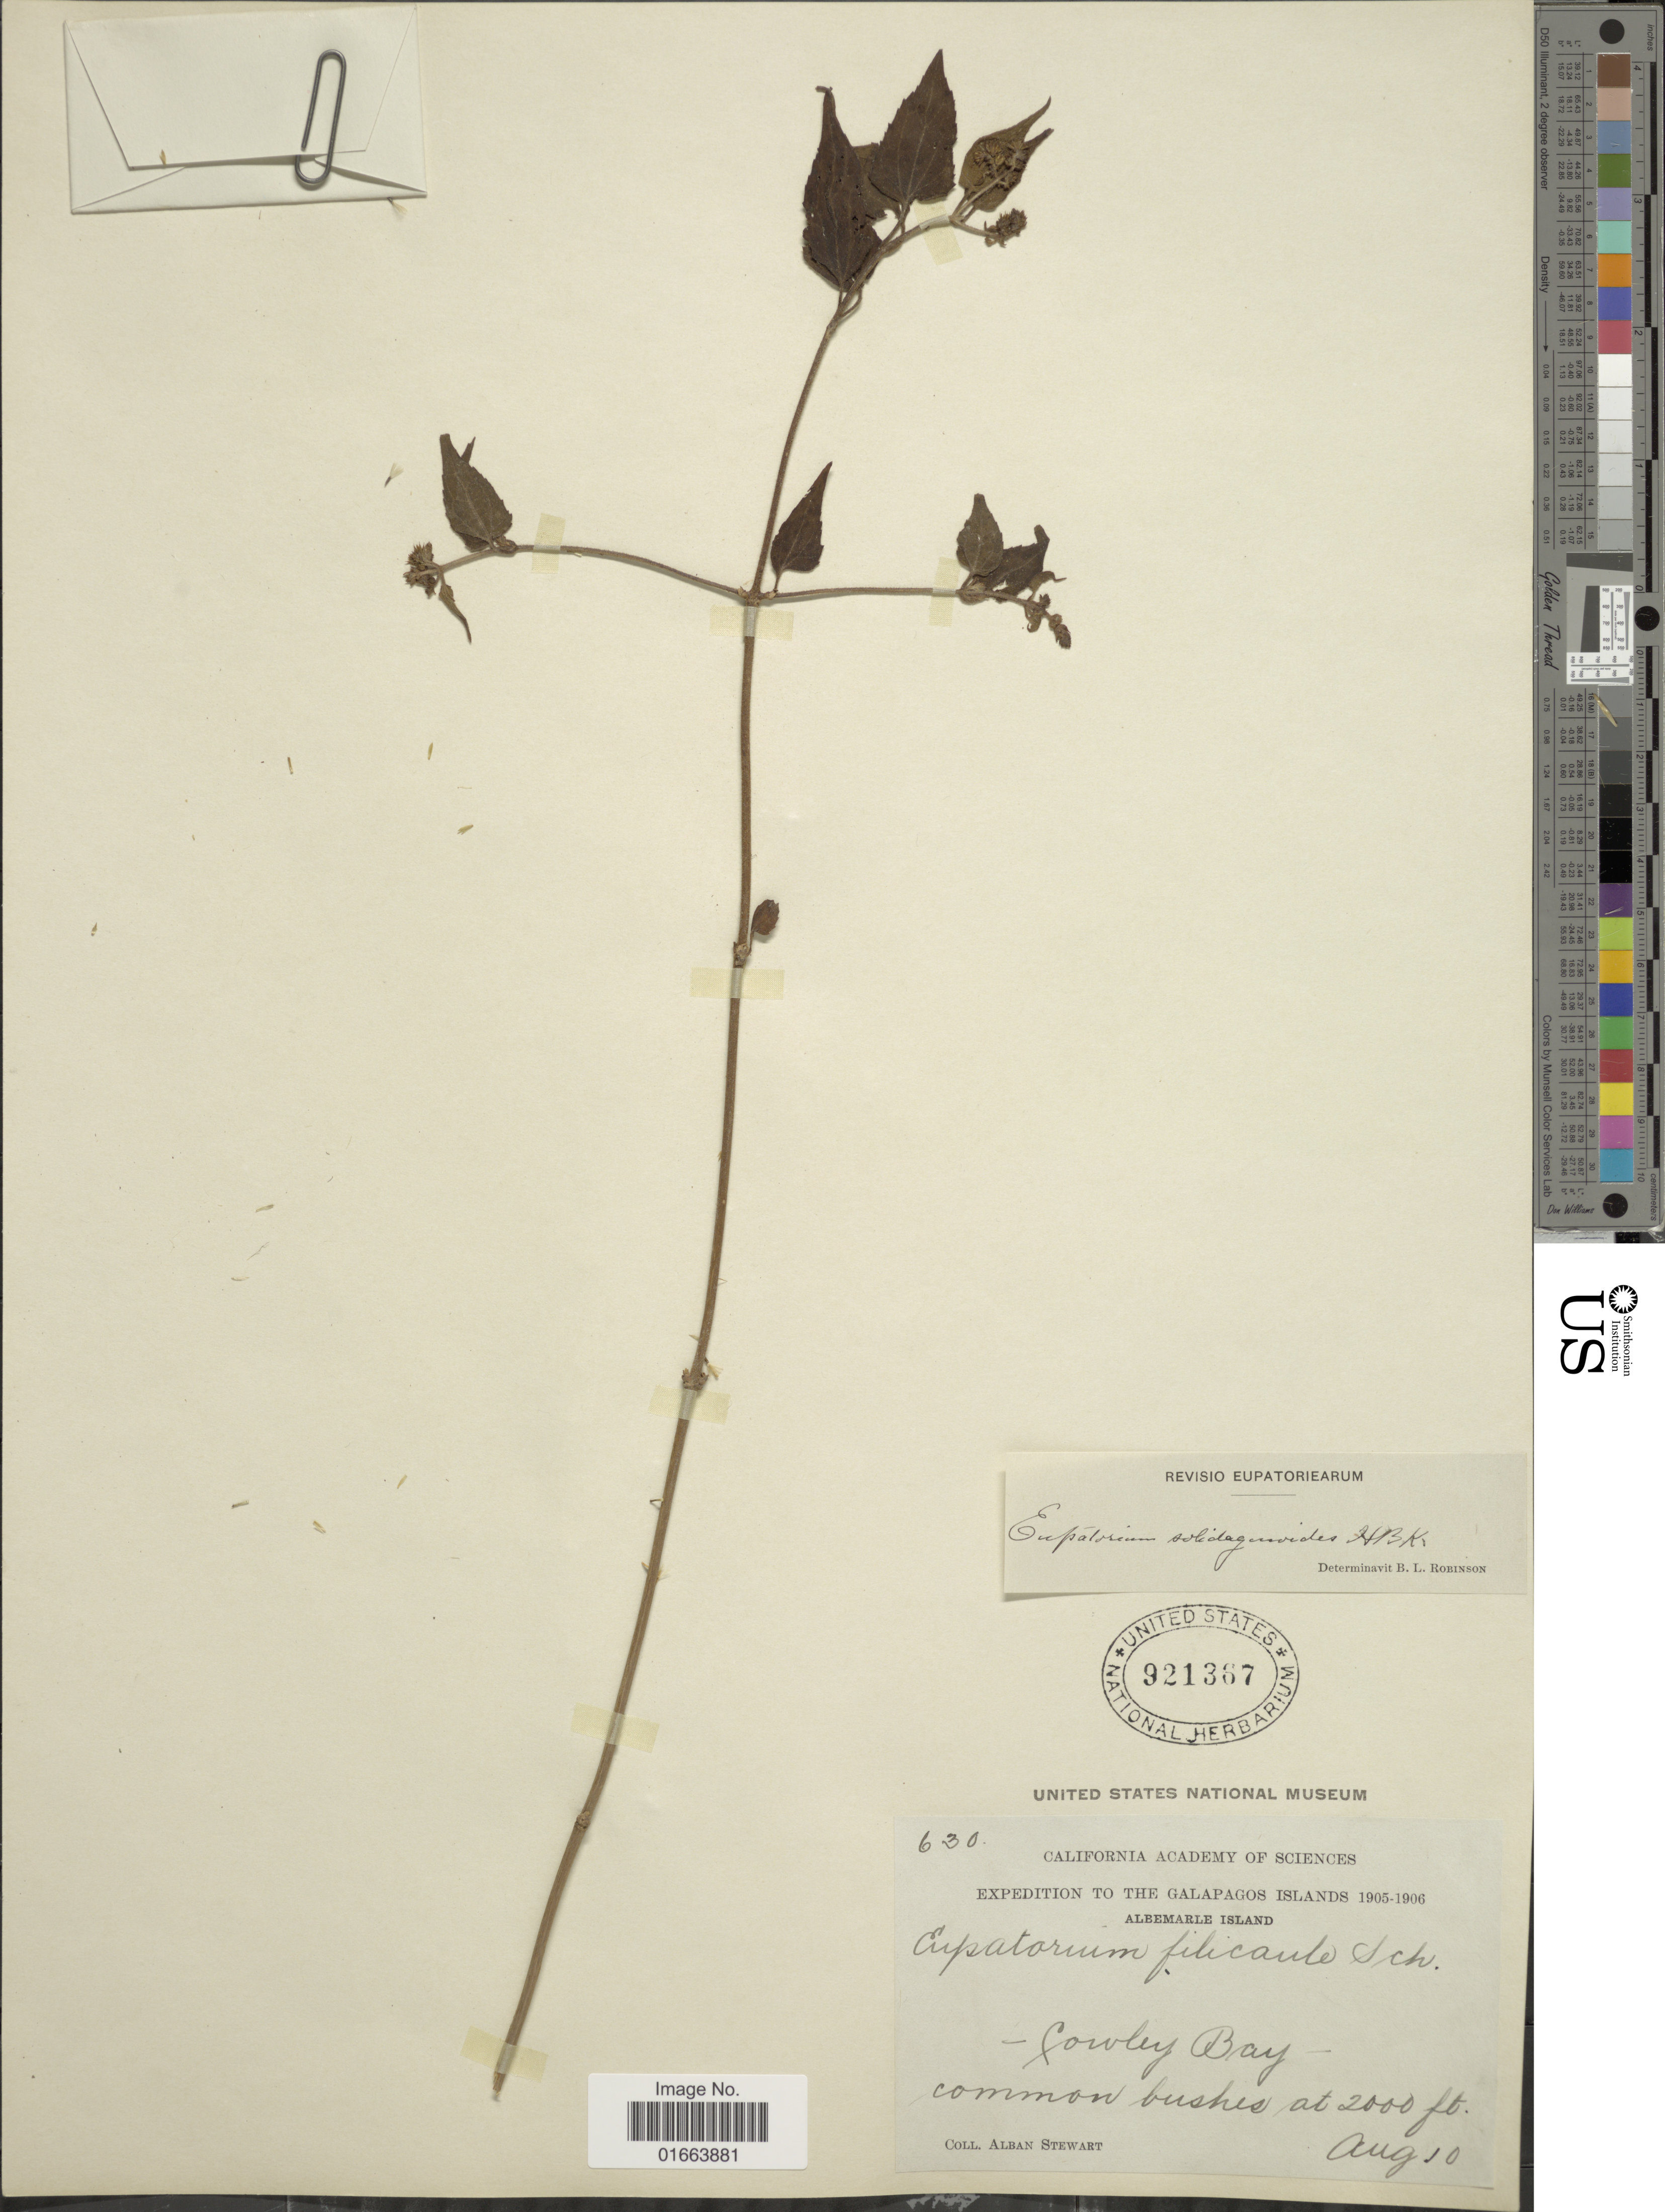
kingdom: Plantae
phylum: Tracheophyta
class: Magnoliopsida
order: Asterales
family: Asteraceae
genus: Koanophyllon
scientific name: Koanophyllon solidaginoides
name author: (Kunth) R.M. King & H. Rob.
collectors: A. Stewart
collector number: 630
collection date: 1905-08-10/1906-08-10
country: Ecuador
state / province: Colón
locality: Galapagos Islands. Albemarle Island. Cowley Bay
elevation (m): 610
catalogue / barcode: US 921367